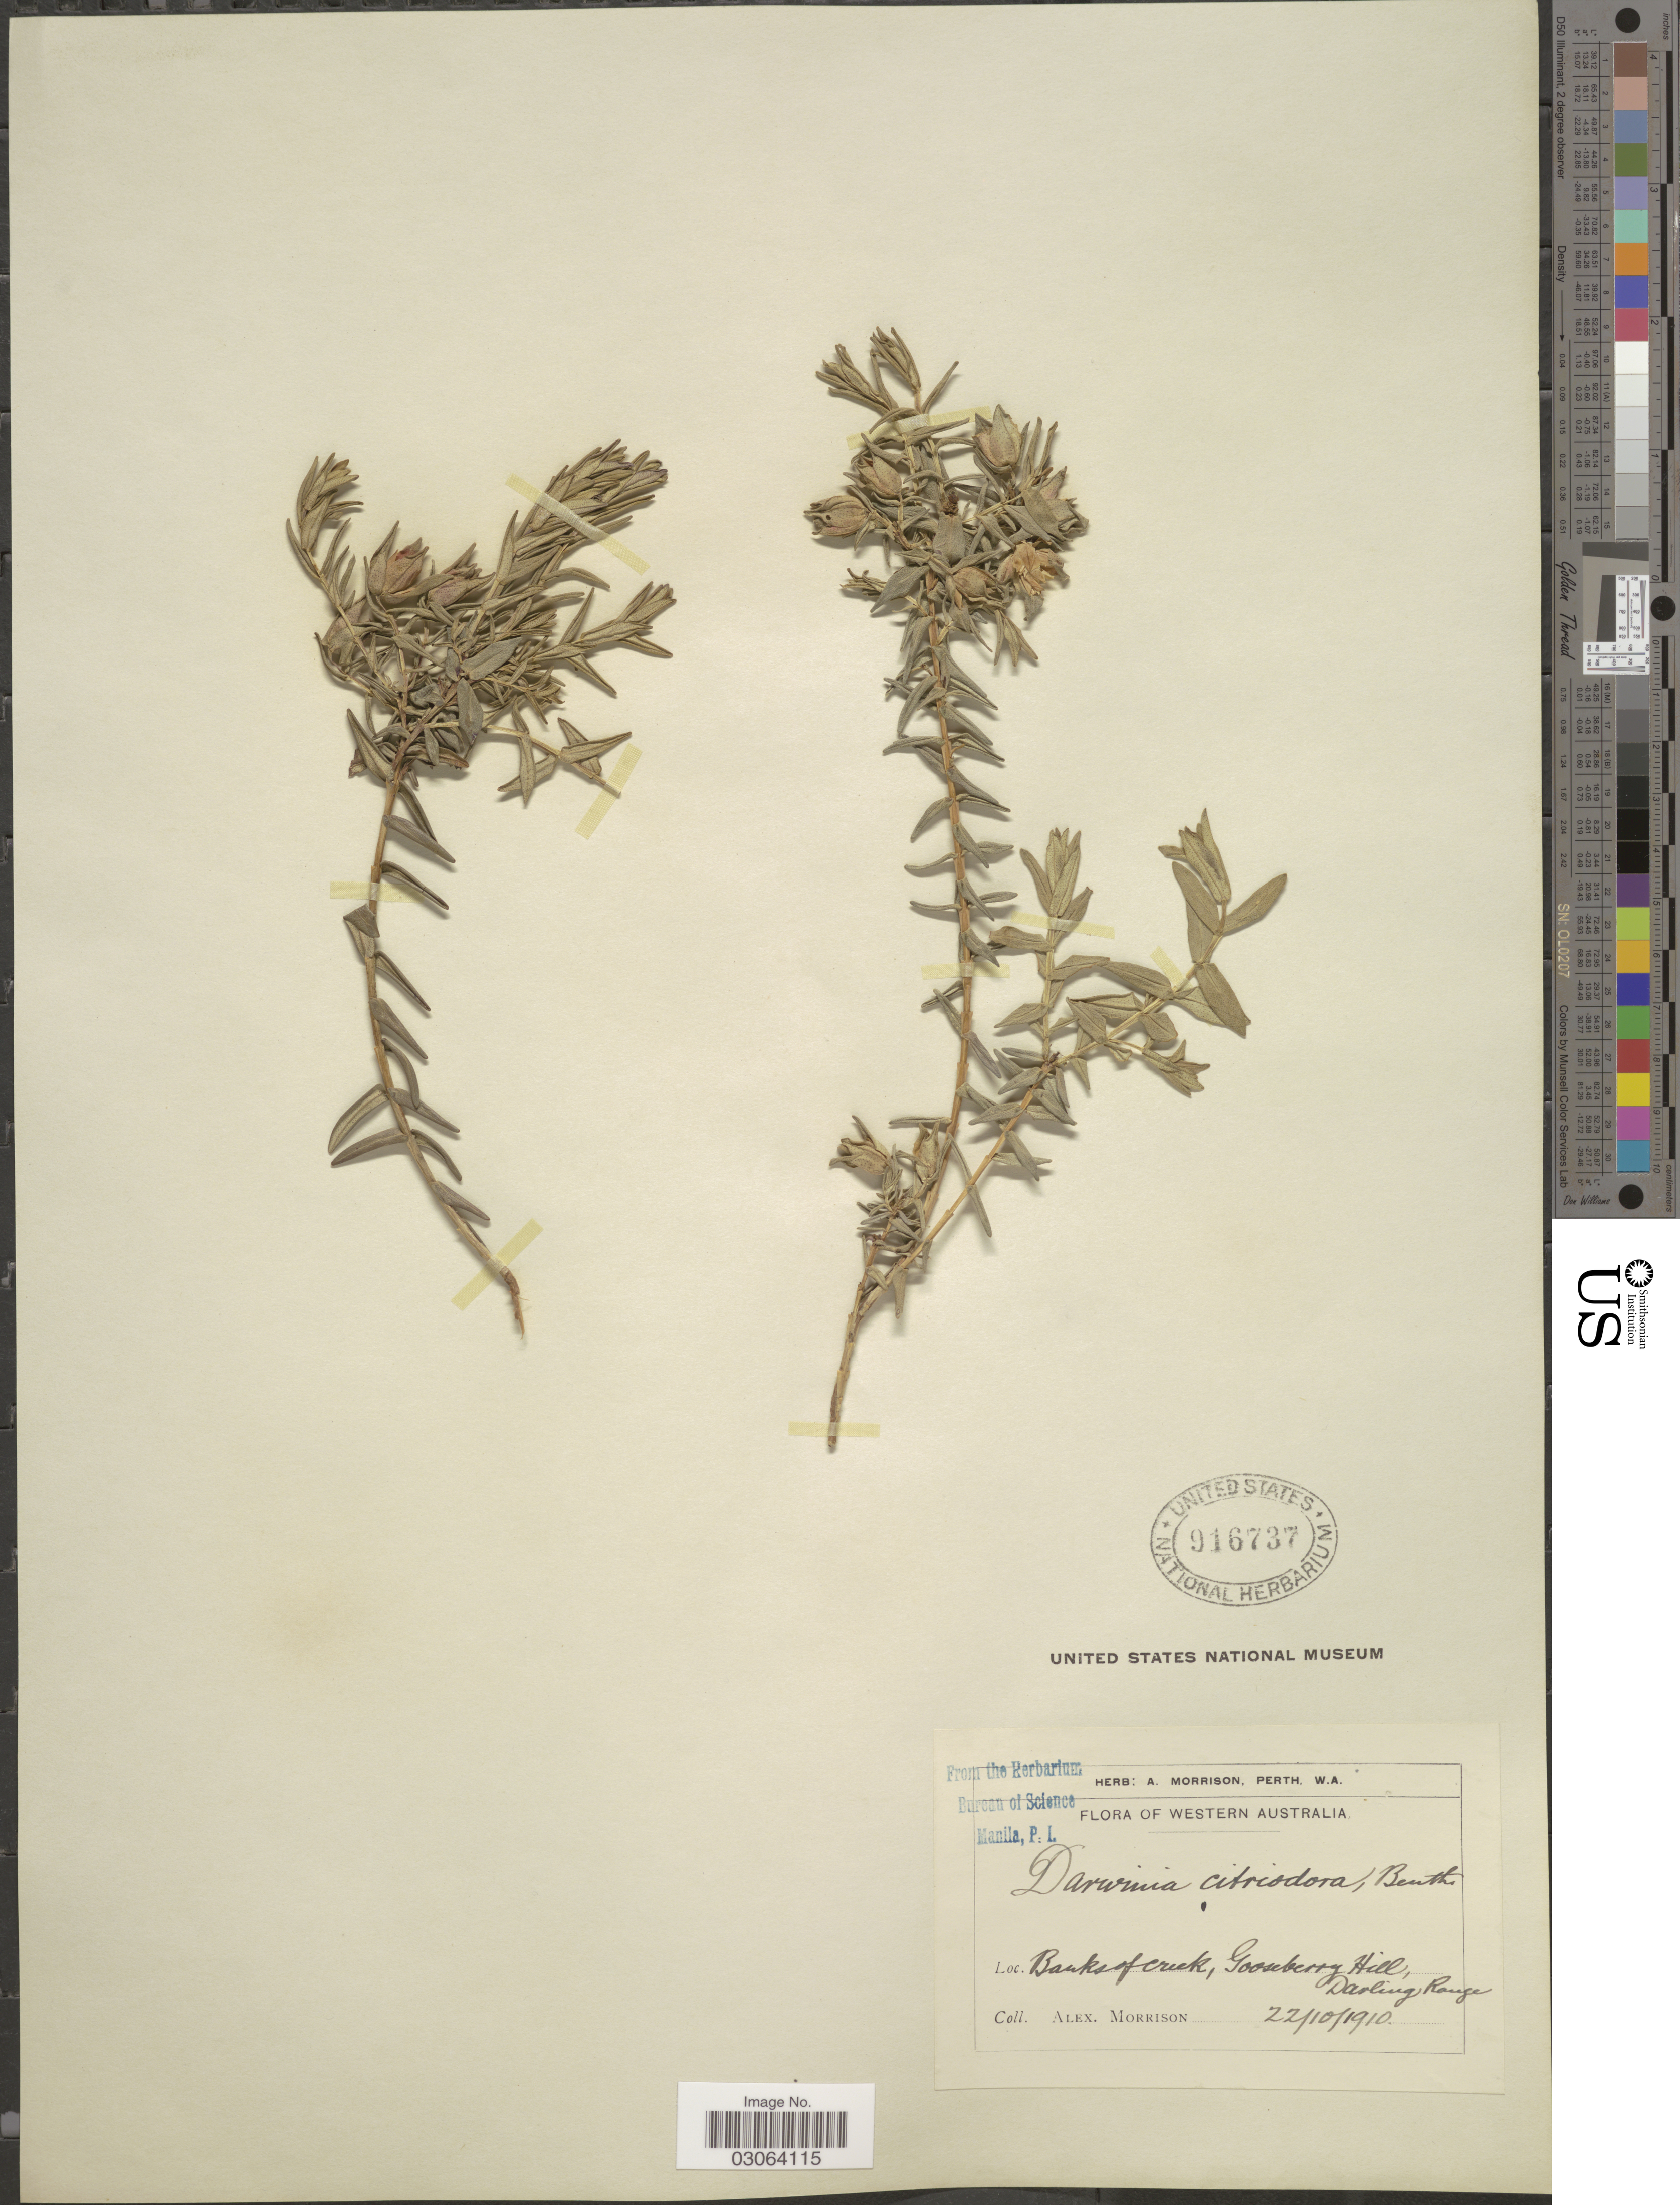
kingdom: Plantae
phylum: Tracheophyta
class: Magnoliopsida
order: Myrtales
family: Myrtaceae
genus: Darwinia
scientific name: Darwinia citriodora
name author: Benth.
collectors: A. Morrison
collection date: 1910-10-22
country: Australia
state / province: Western Australia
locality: Banks of Creek, Gooseberry Hill, Darling Range.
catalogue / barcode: US 916737